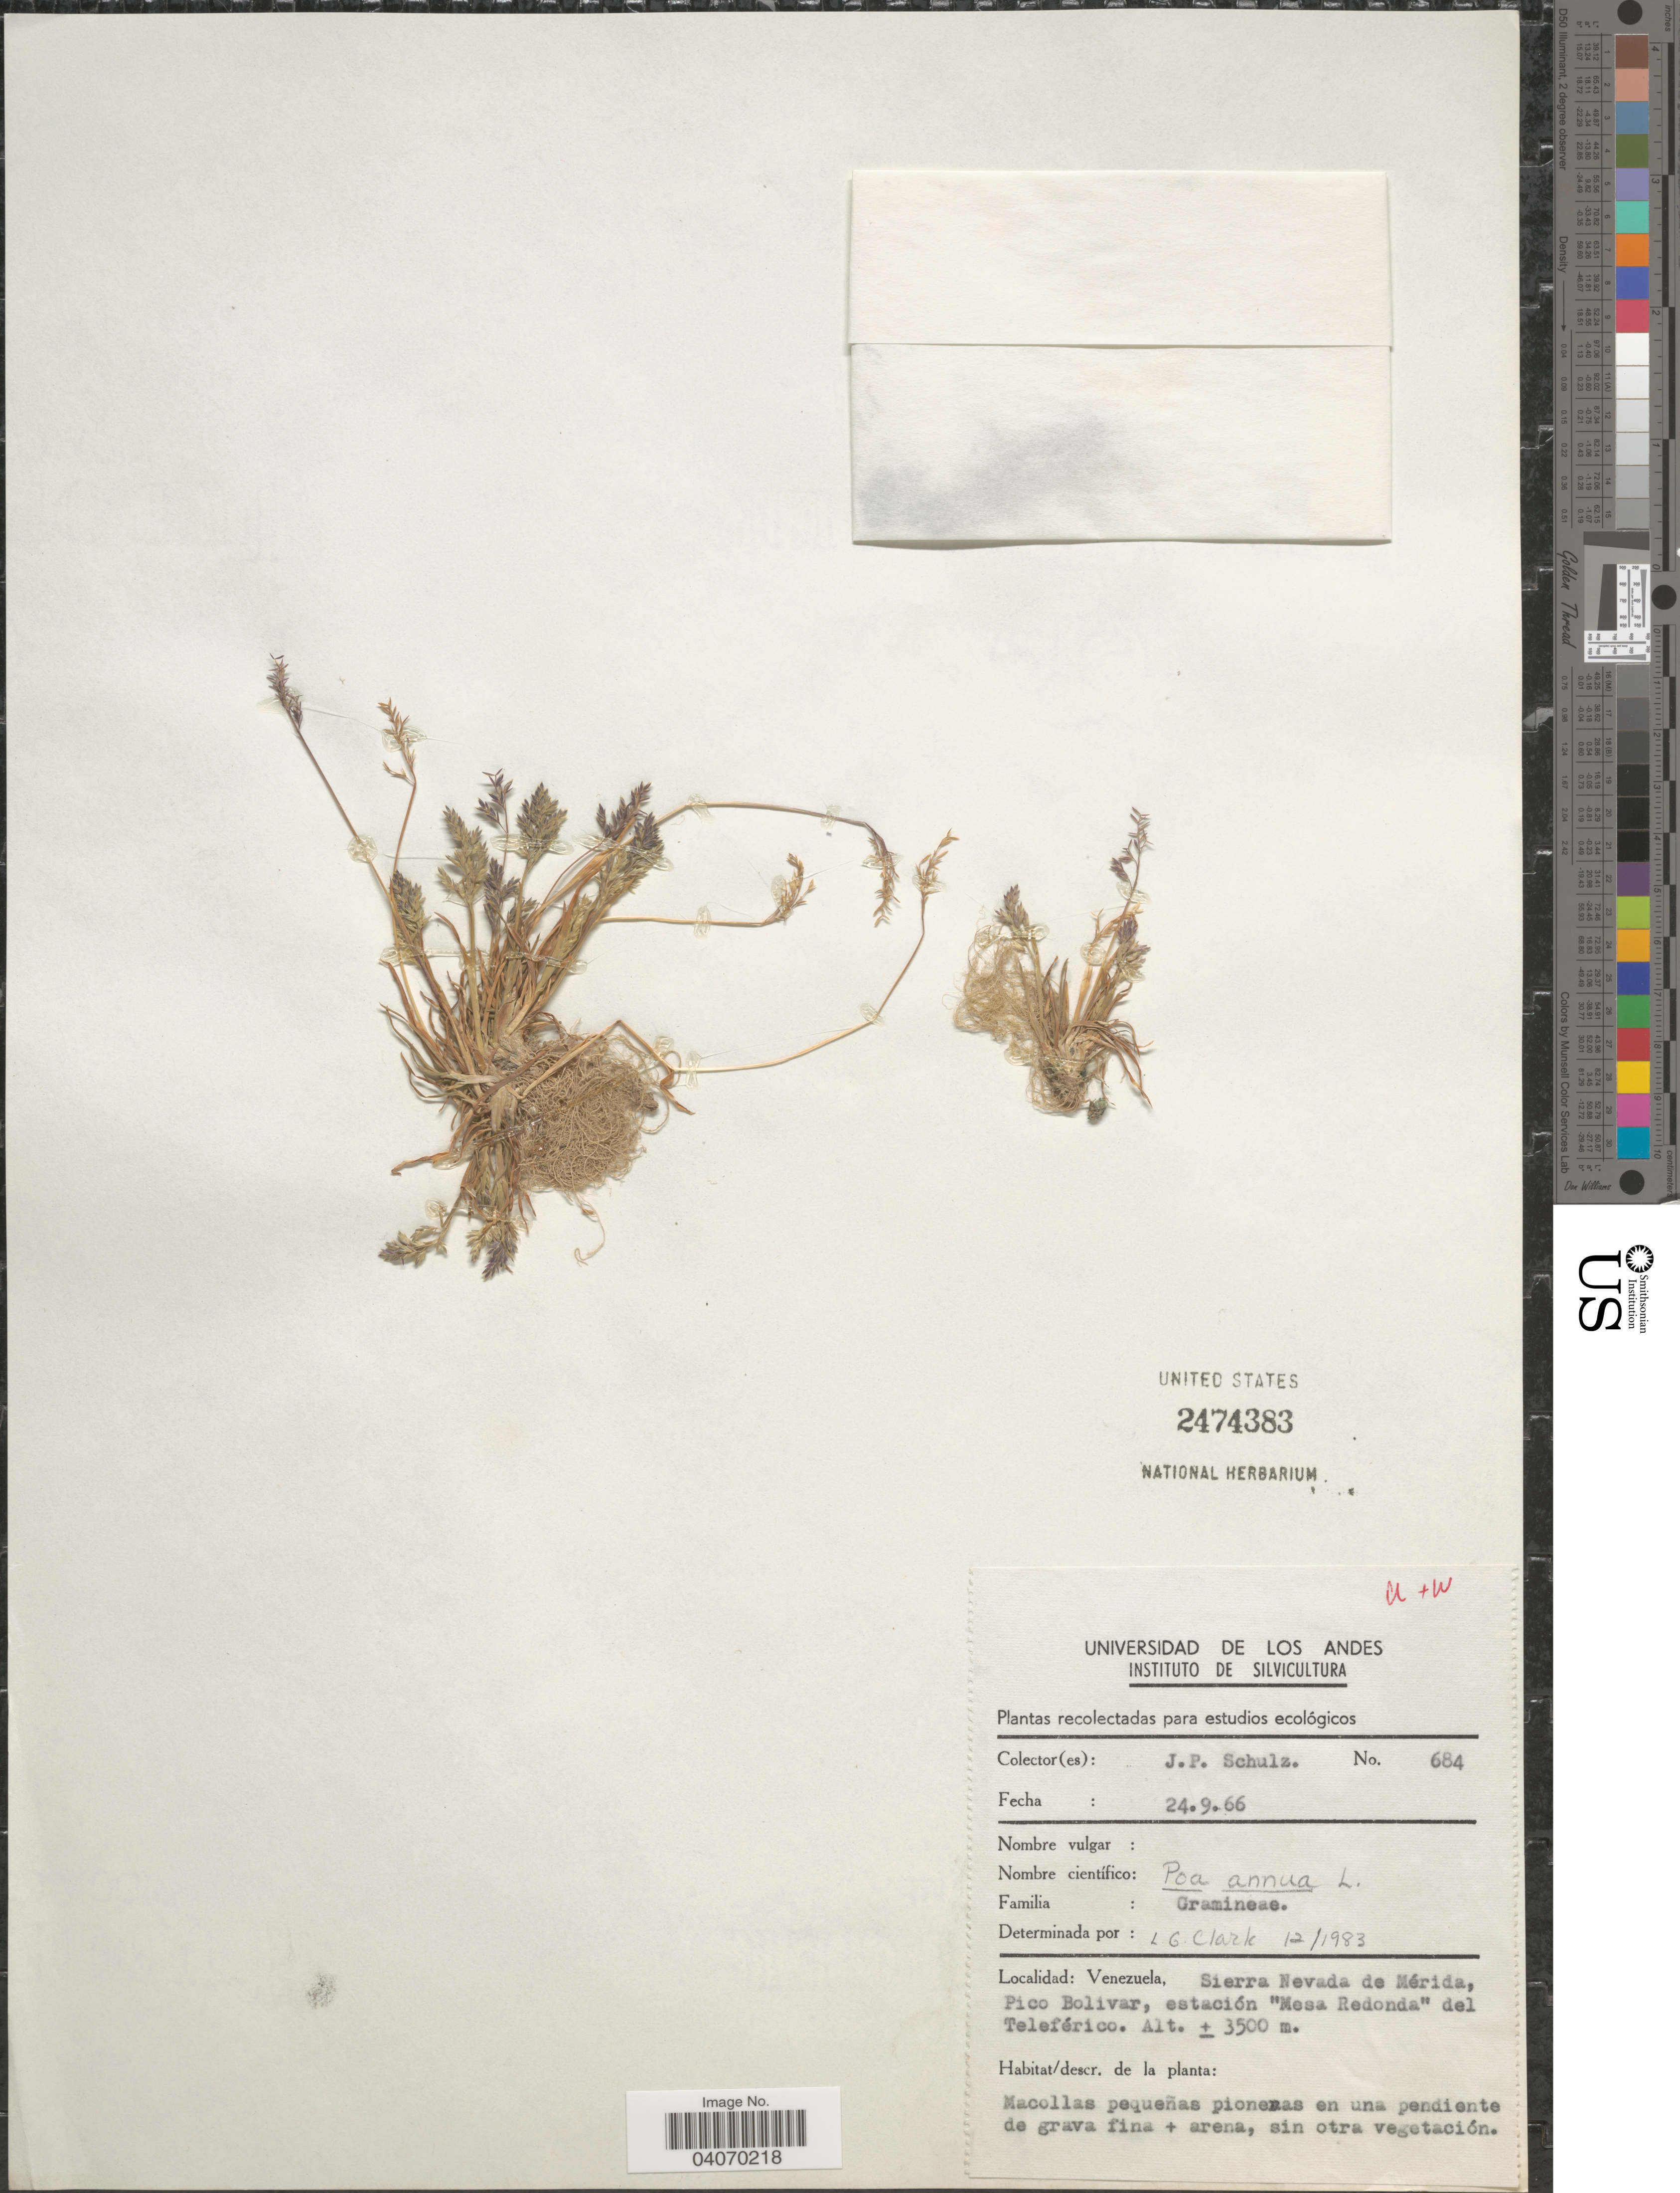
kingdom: Plantae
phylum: Tracheophyta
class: Liliopsida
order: Poales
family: Poaceae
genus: Poa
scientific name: Poa annua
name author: L.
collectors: J. P. Schulz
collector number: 684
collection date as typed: Transcribed d/m/y: 24/9/66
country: Venezuela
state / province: Merida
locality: Sierra Nevada de Mérida, Pico Bolivar, estación "Mesa Redonda" del Teleférico.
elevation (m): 3500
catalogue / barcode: US 2474383